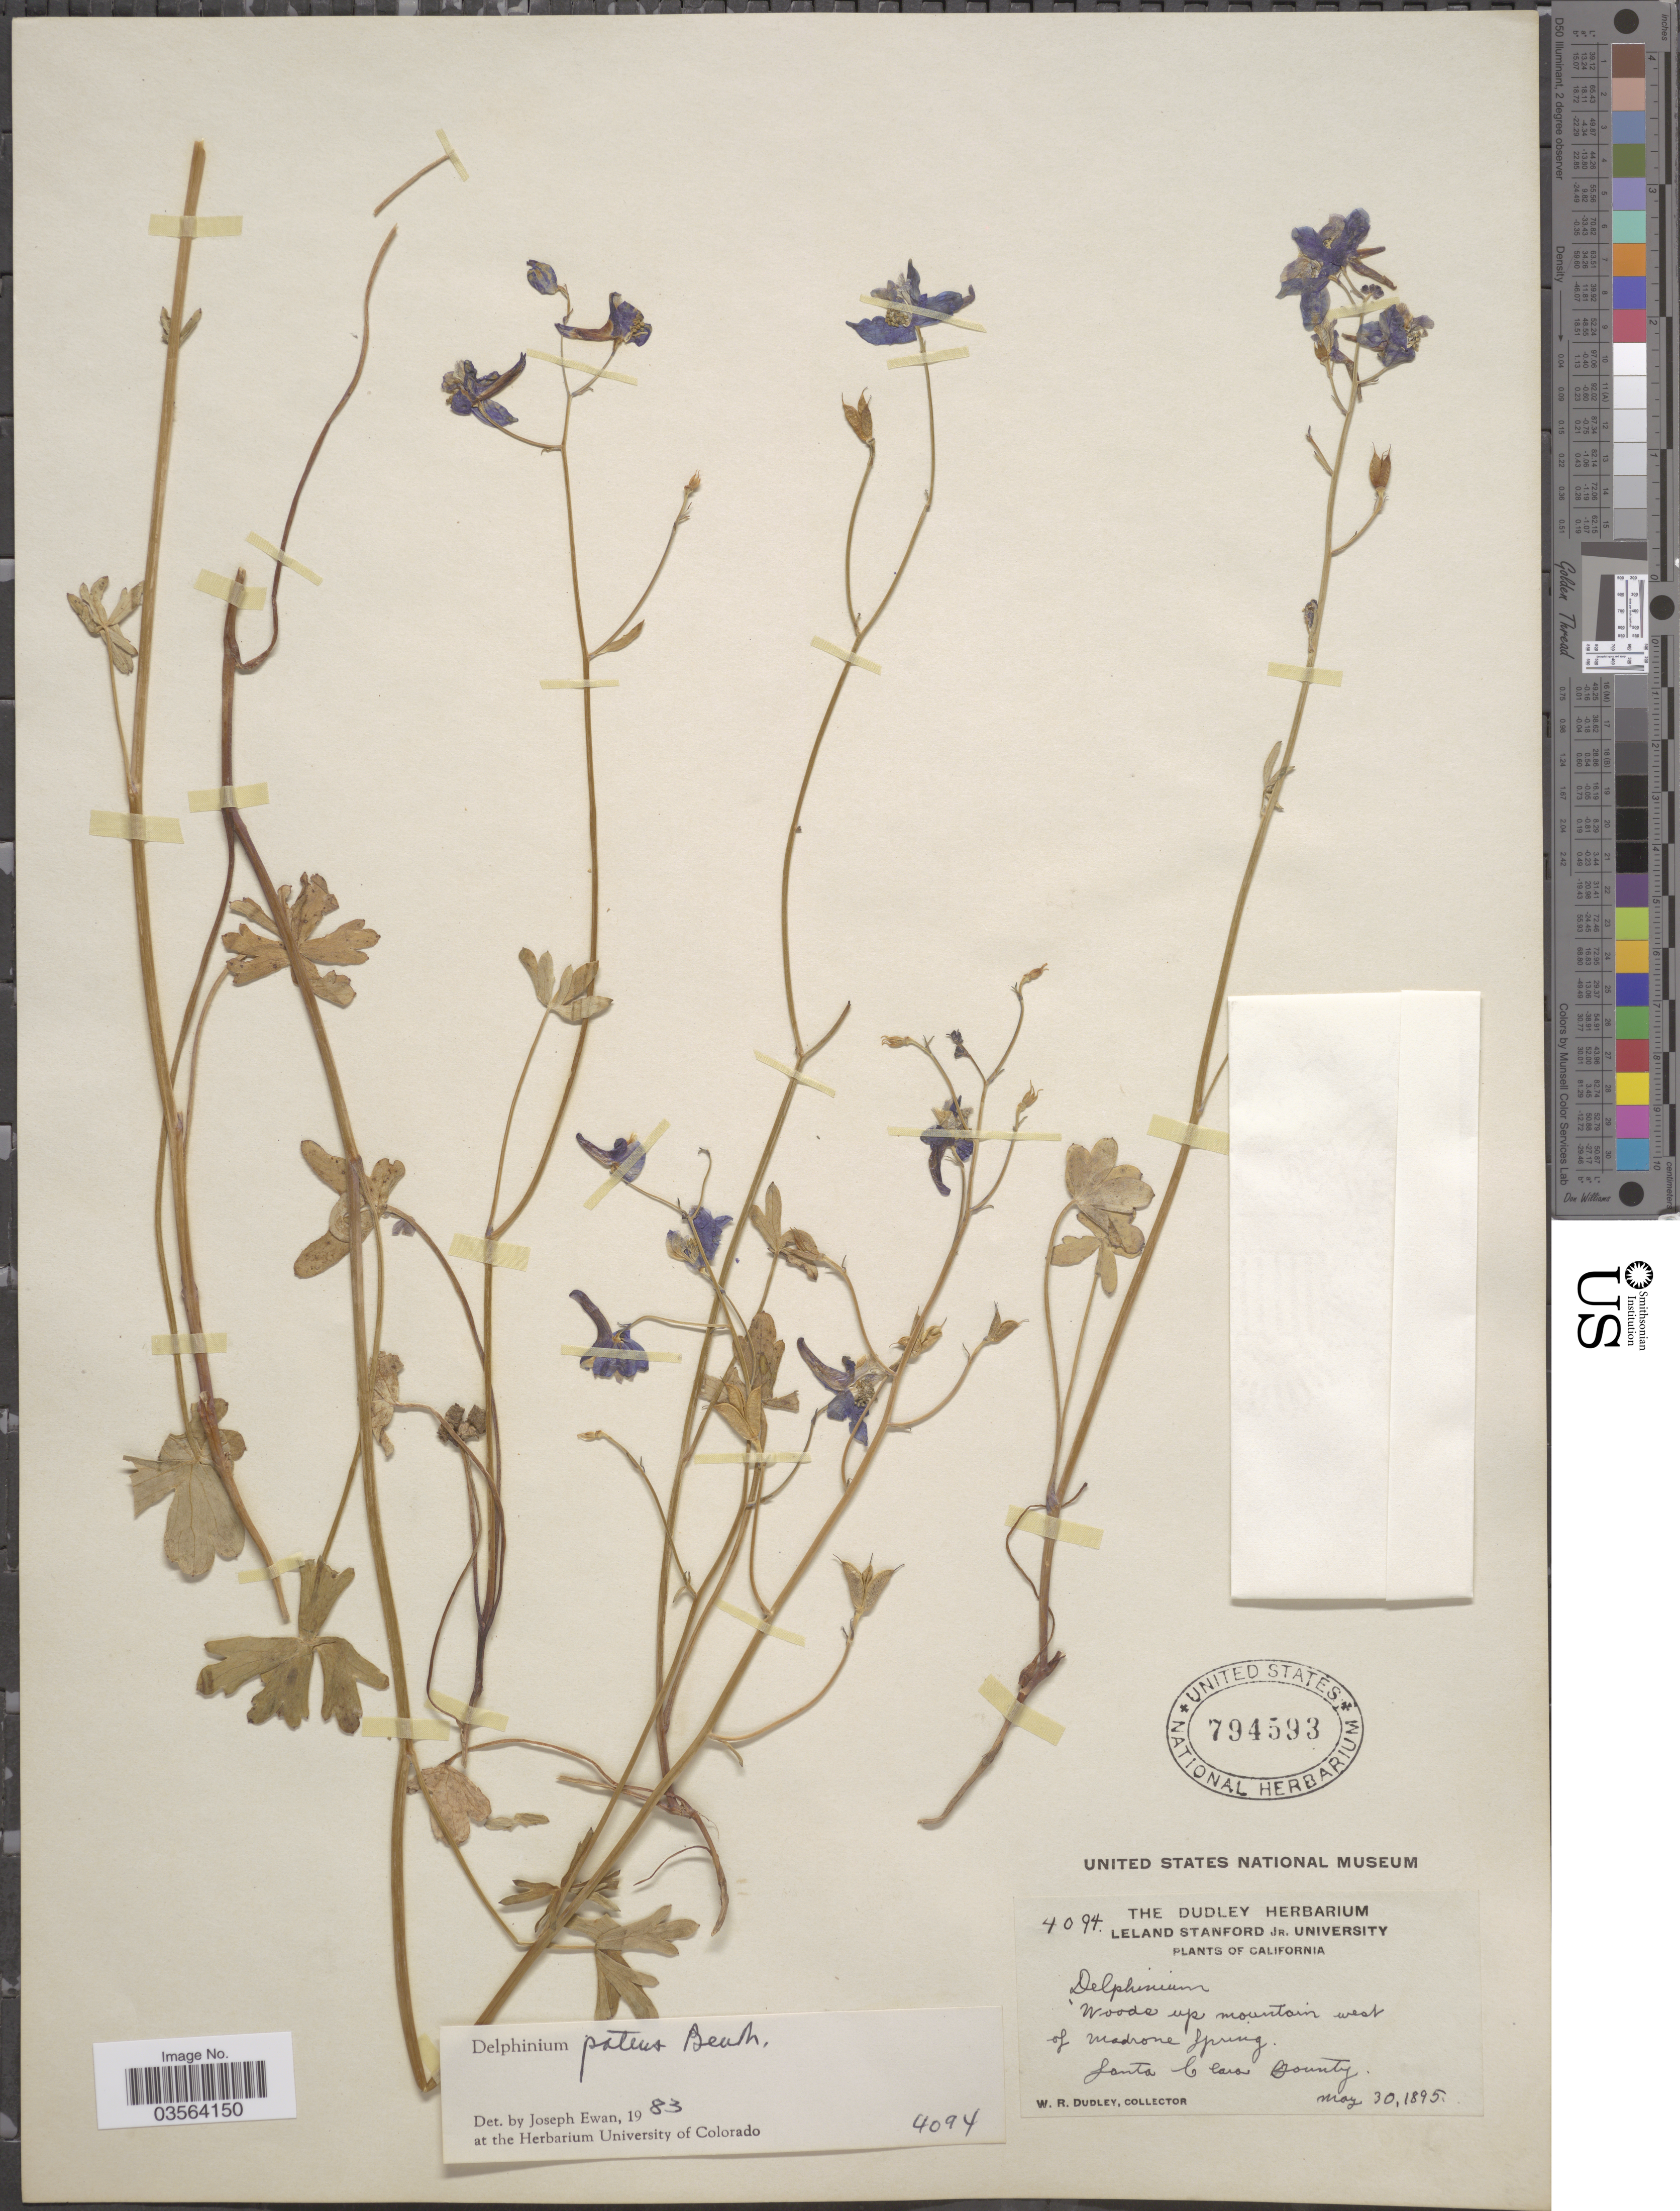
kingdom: Plantae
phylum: Tracheophyta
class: Magnoliopsida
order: Ranunculales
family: Ranunculaceae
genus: Delphinium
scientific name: Delphinium patens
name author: Benth.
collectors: W. Dudley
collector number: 4094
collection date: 1895-05-30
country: United States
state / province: California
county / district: Santa Clara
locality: Woods up mountain west of Madrone Spring. Santa Clara County.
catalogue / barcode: US 794593